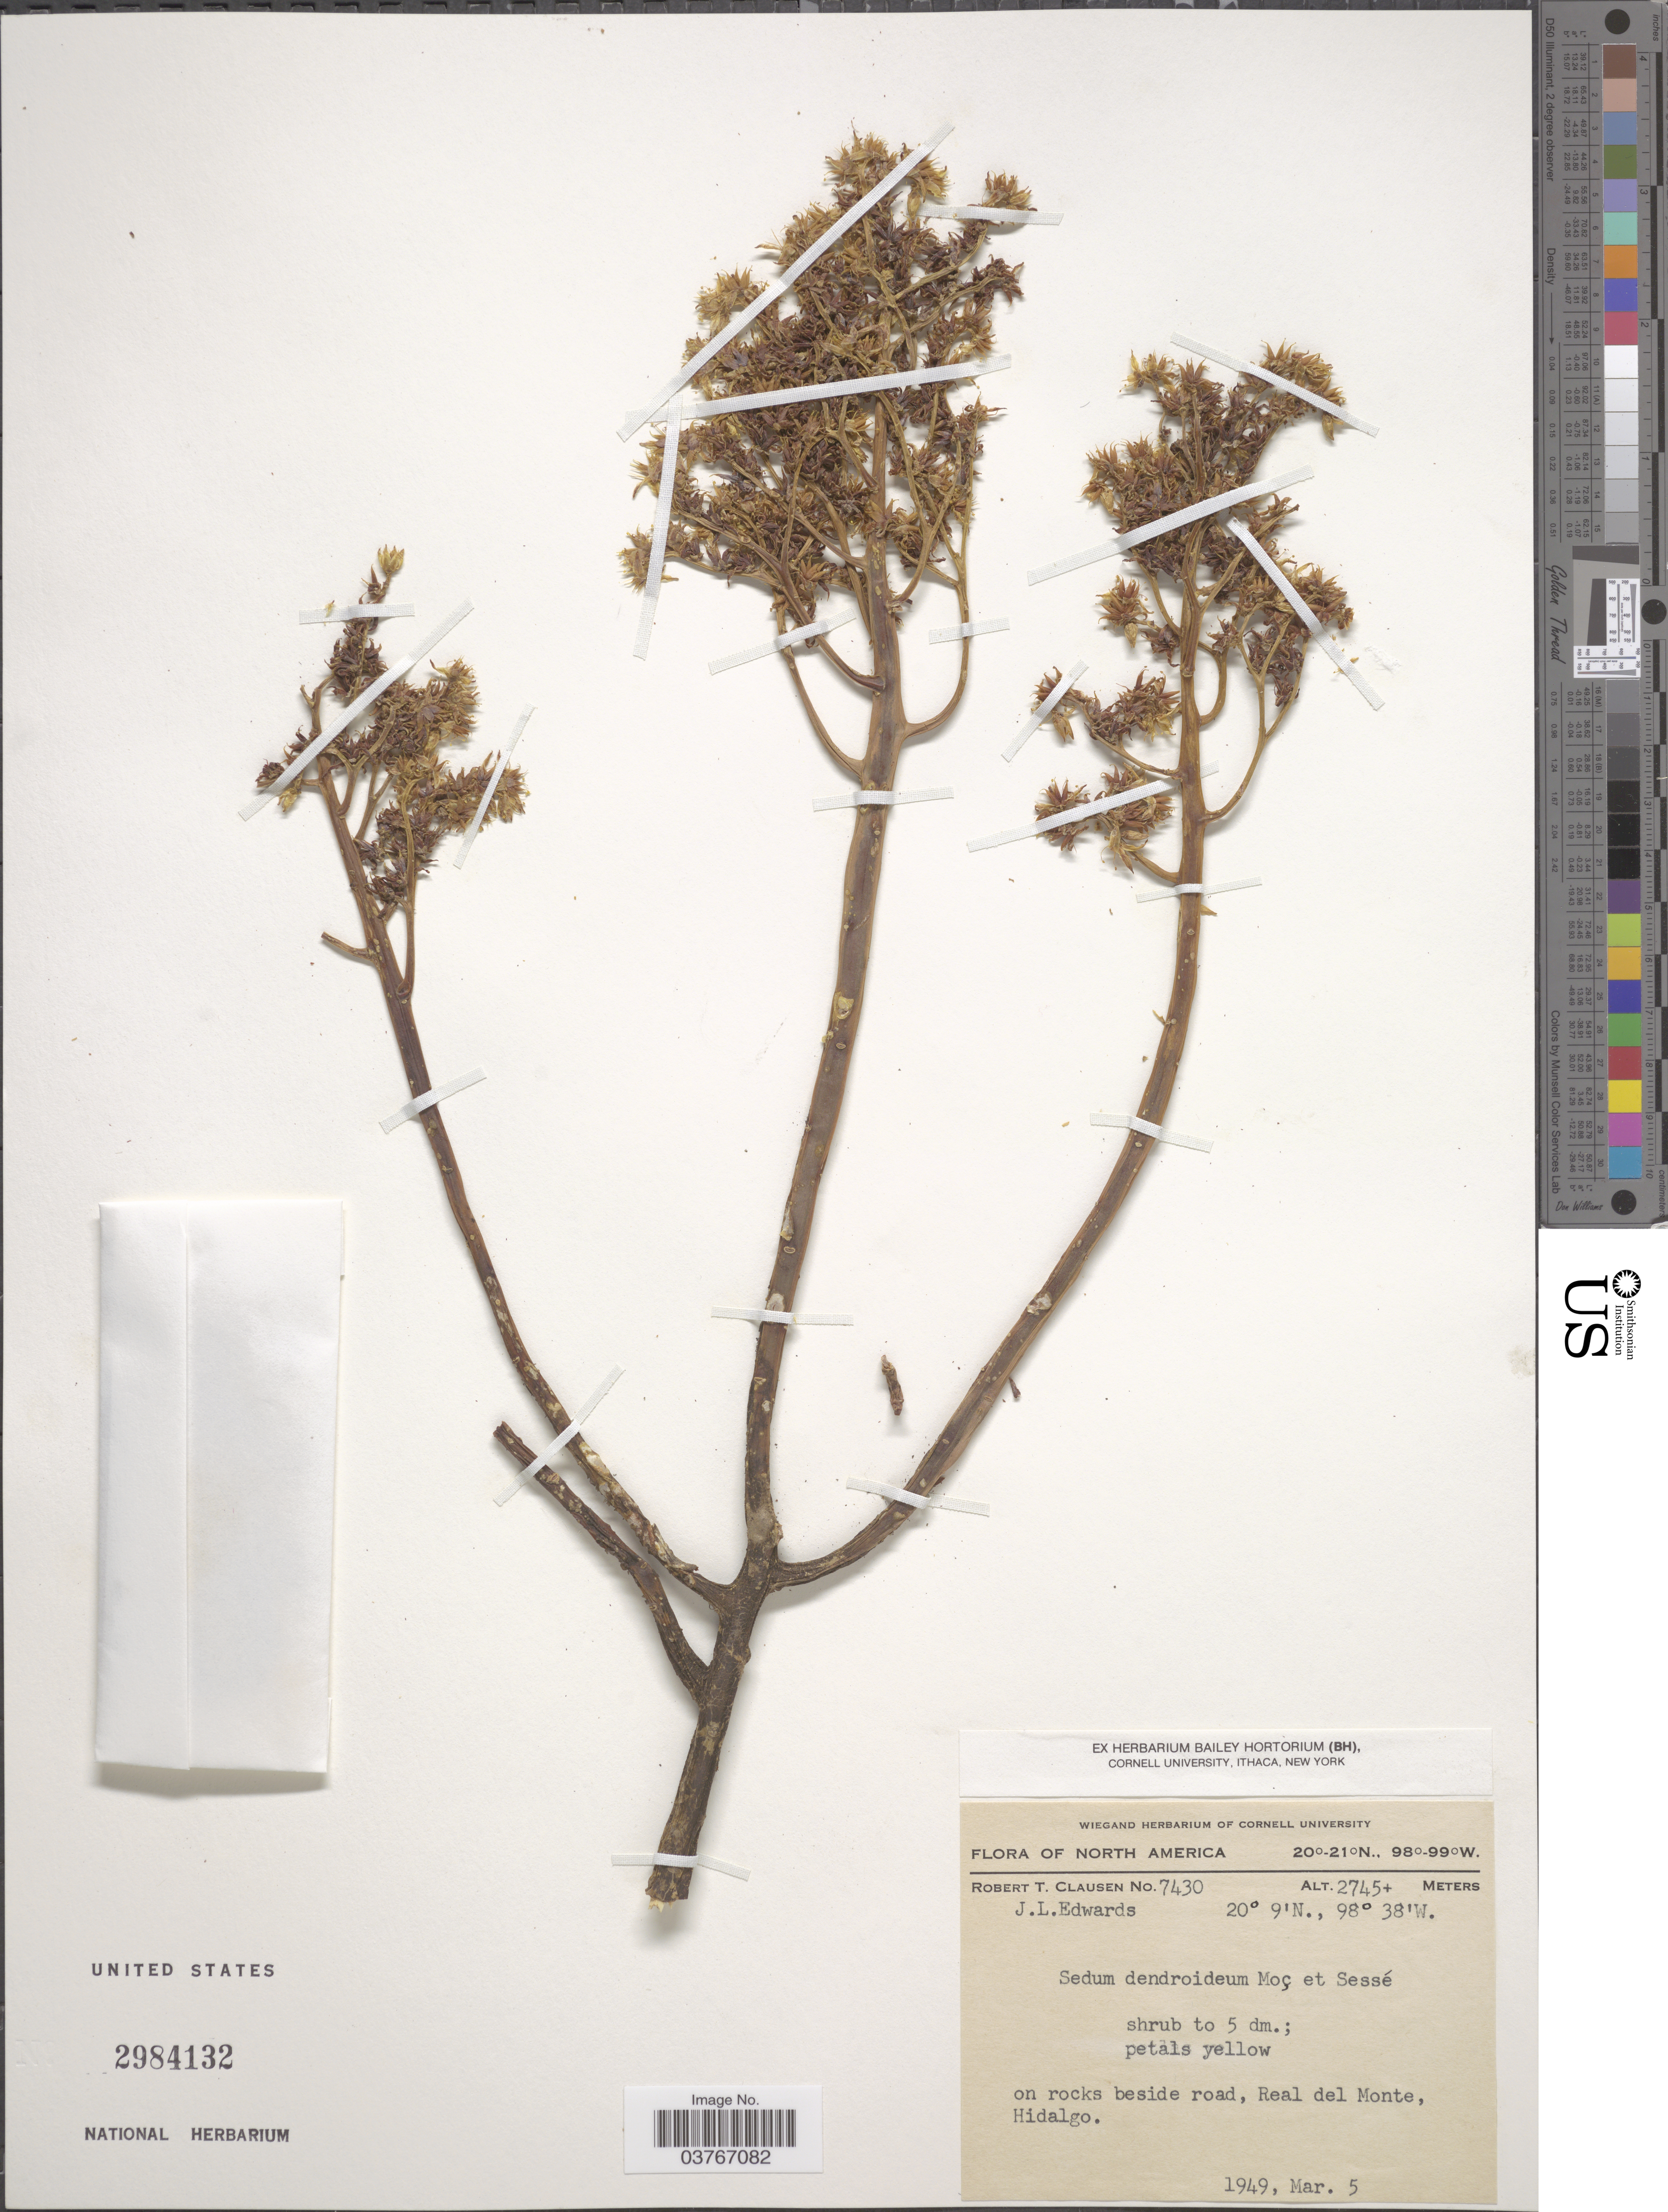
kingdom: Plantae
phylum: Tracheophyta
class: Magnoliopsida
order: Saxifragales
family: Crassulaceae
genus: Sedum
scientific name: Sedum dendroideum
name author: Moc. & Sessé ex DC.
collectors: R. T. Clausen & J. Edwards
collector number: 7430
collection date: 1949-03-05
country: Mexico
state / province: Hidalgo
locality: On rocks beside road, Real del Monte.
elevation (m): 2745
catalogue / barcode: US 2984132